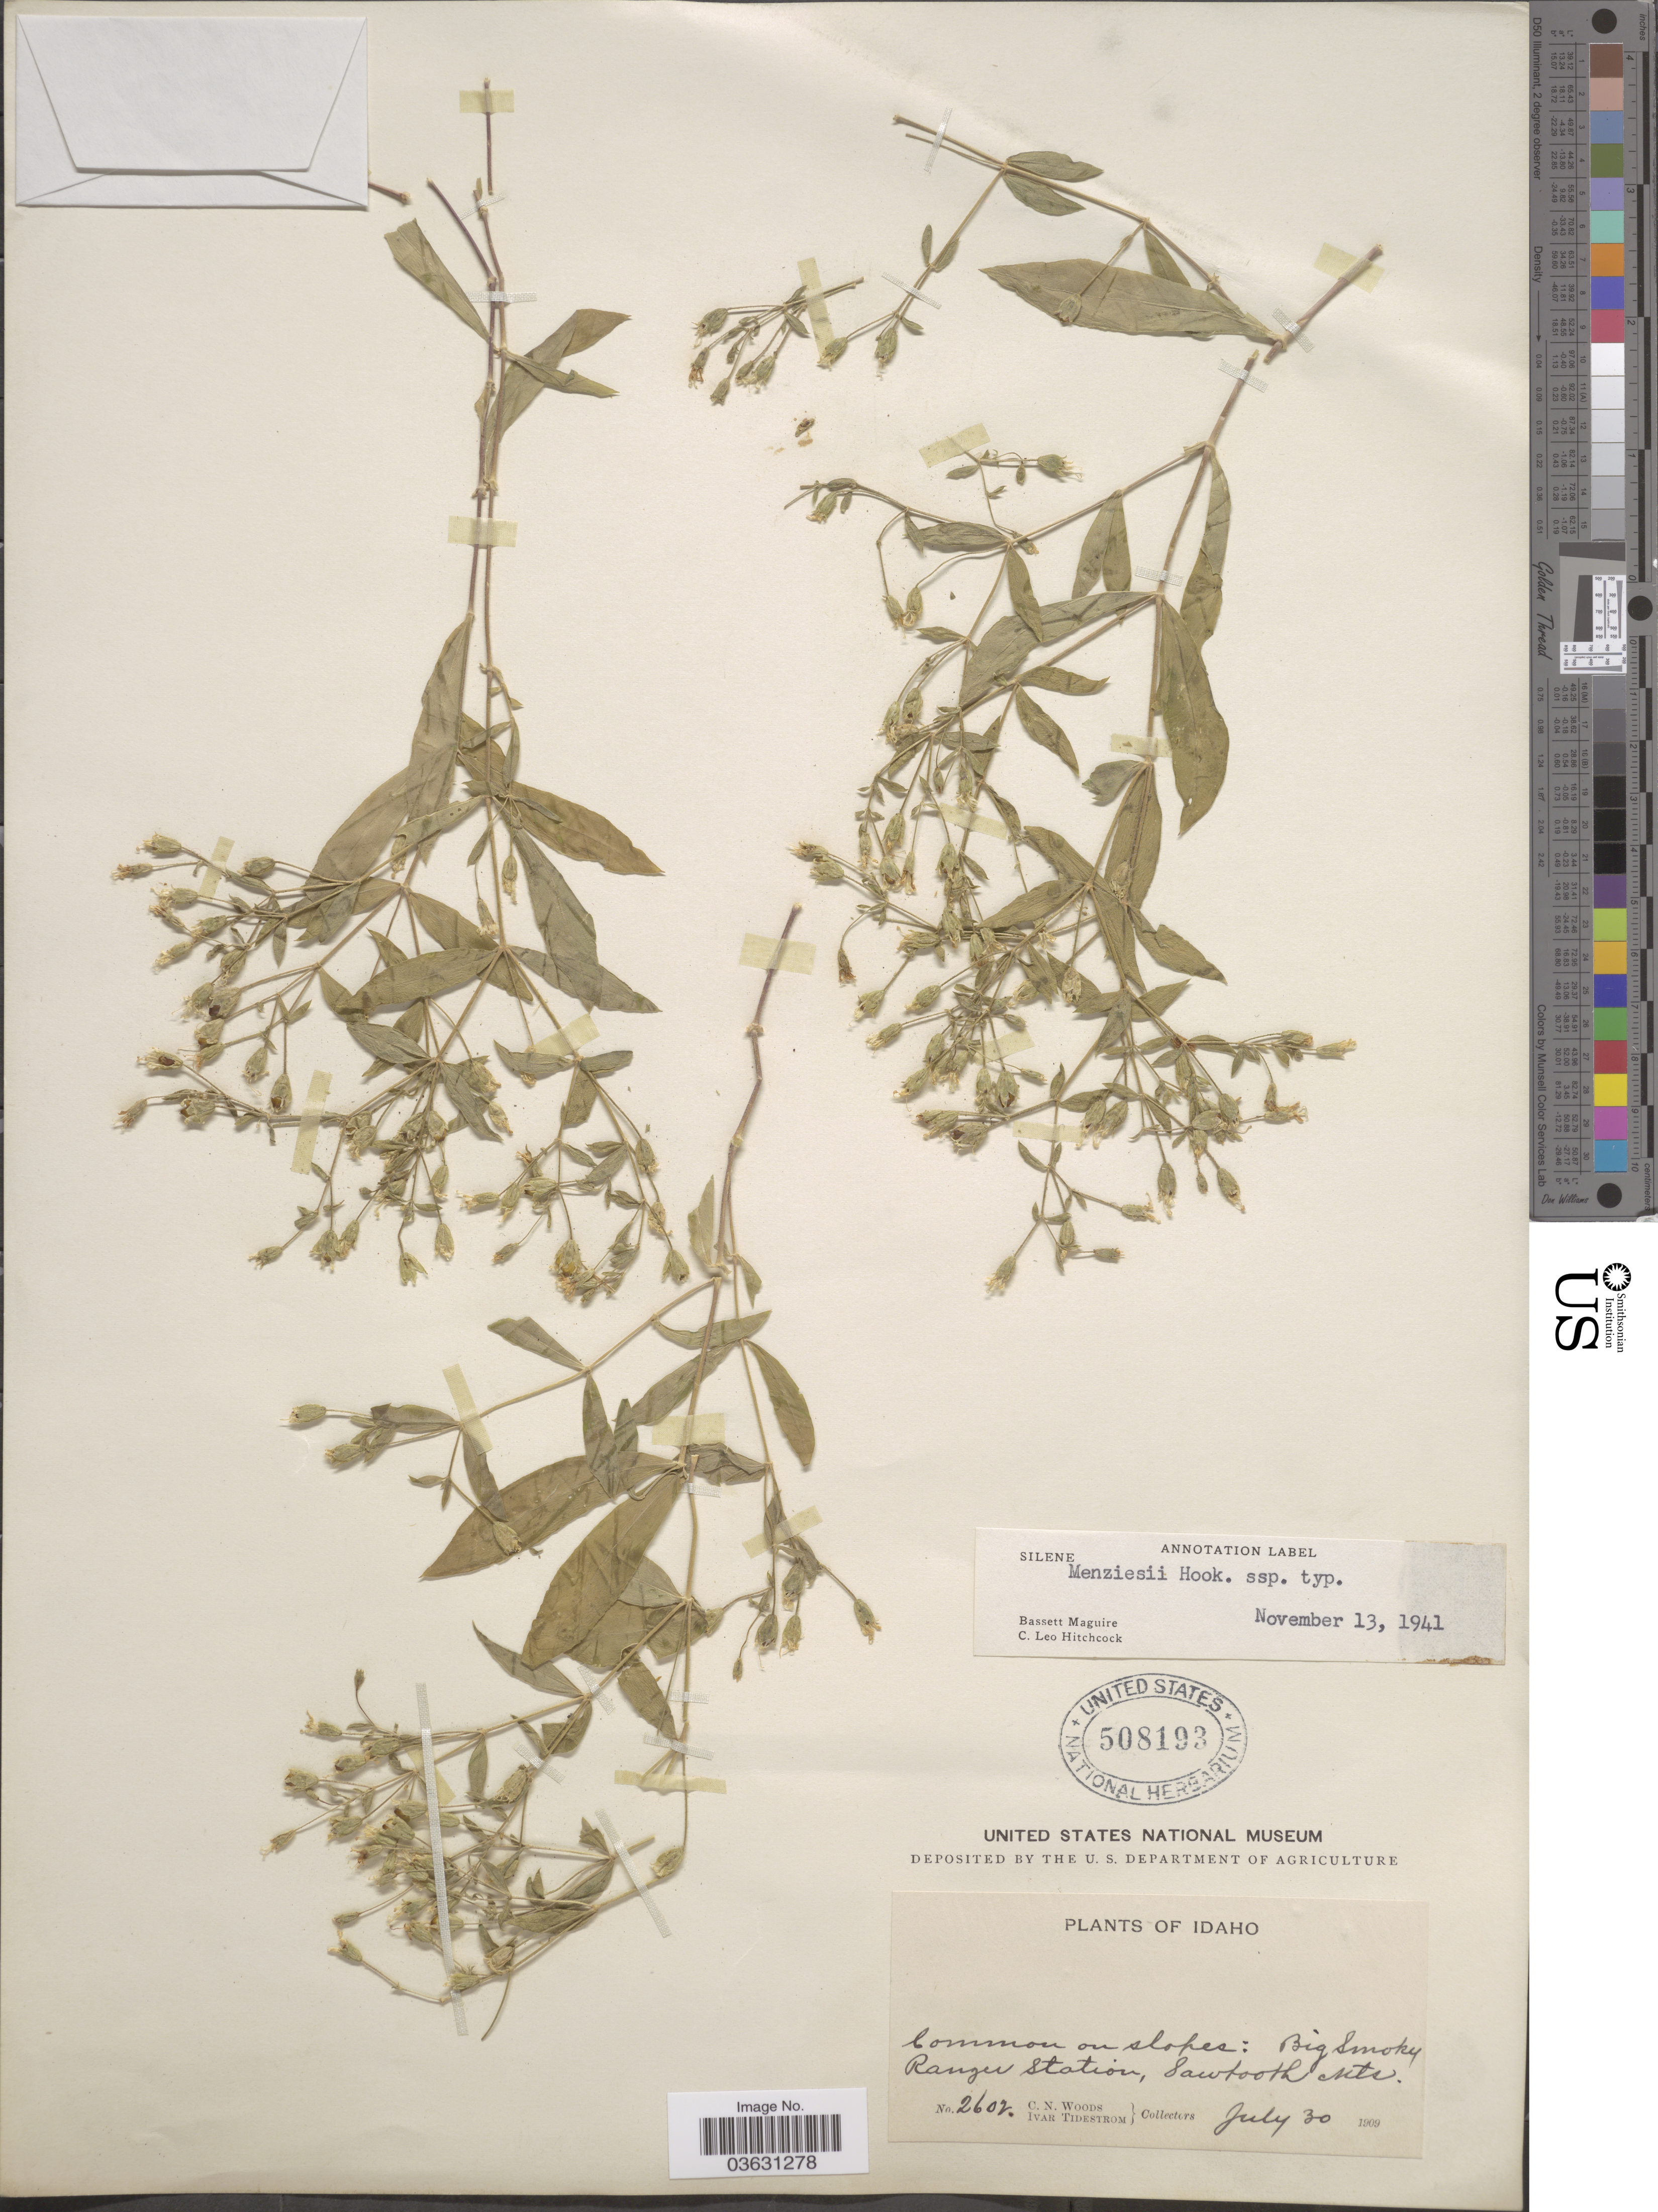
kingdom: Plantae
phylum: Tracheophyta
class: Magnoliopsida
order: Caryophyllales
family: Caryophyllaceae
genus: Silene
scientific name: Silene menziesii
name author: Hook.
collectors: C. Woods & I. F. Tidestrom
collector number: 2602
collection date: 1909-07-30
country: United States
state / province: Idaho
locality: Big Smoky Ranger Station, Sawtooth Mts.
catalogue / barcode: US 508193